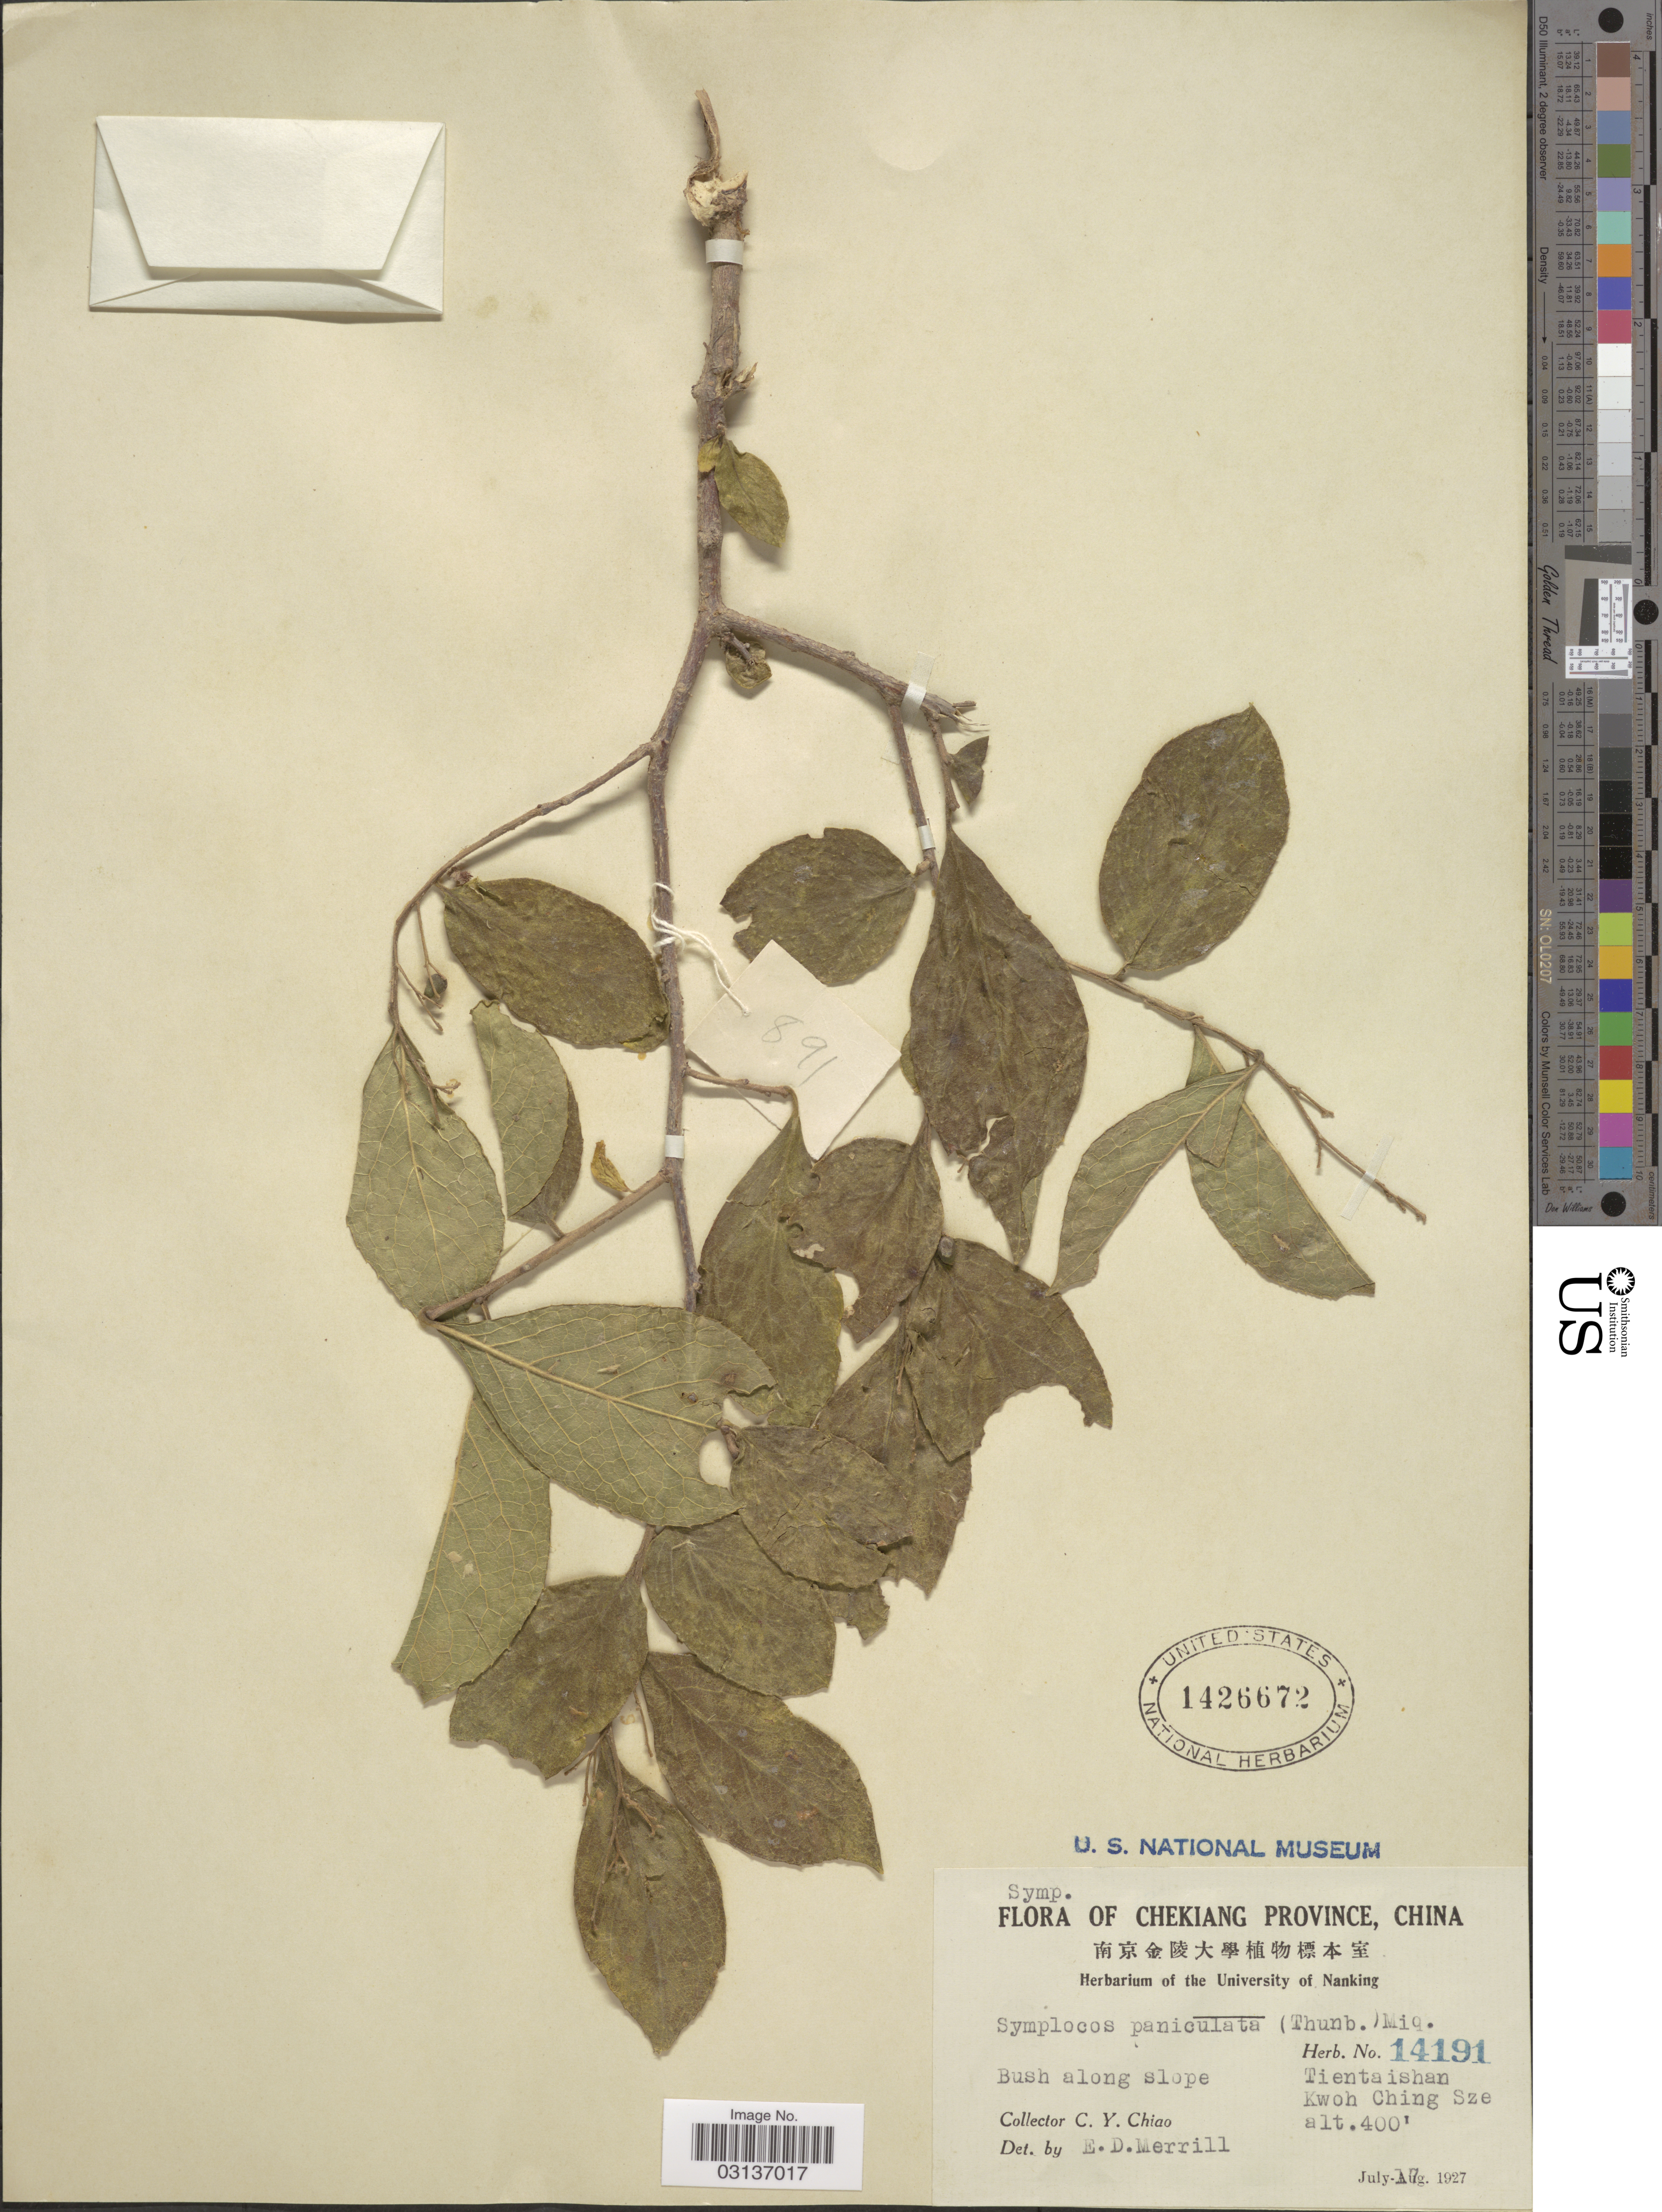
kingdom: Plantae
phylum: Tracheophyta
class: Magnoliopsida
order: Ericales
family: Symplocaceae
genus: Symplocos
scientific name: Symplocos paniculata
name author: Miq.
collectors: C. Y. Chiao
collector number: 14191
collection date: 1927-07-17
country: China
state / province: Zhejiang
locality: Chekiang Province. Bush along slope. Tientaishan. Kwoh Ching Sze.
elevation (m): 122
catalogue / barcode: US 1426672